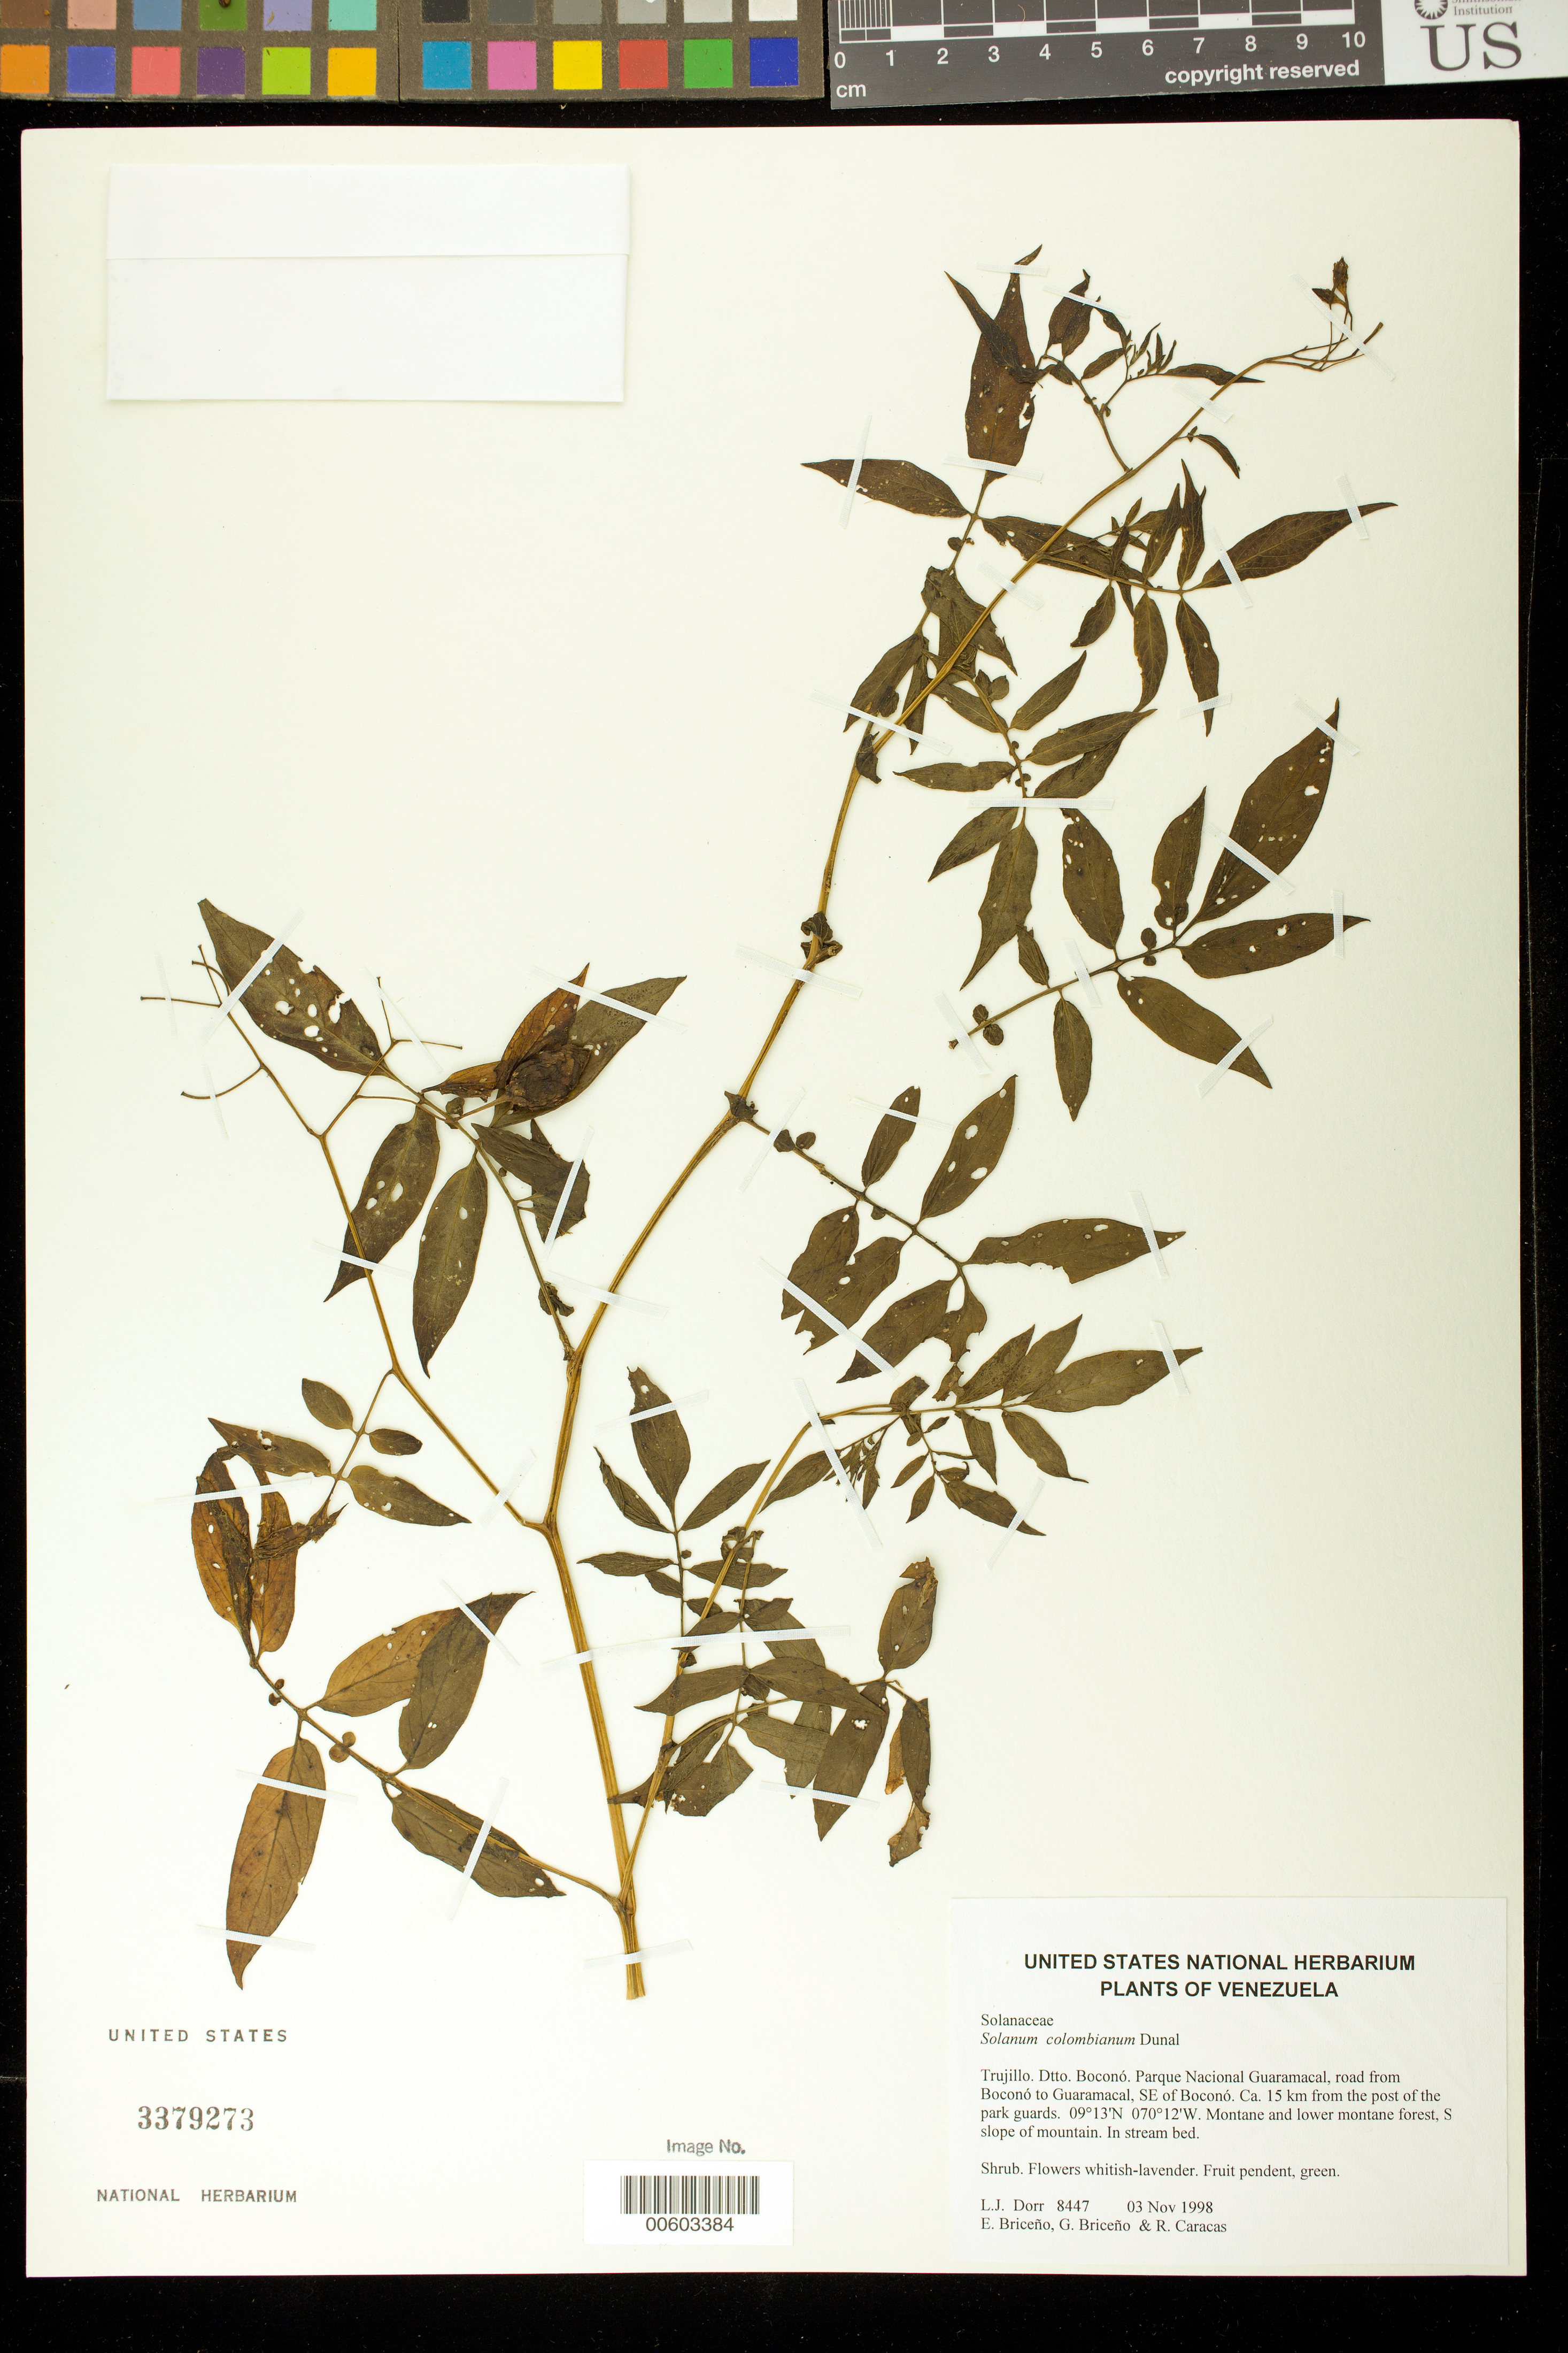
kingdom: Plantae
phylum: Tracheophyta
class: Magnoliopsida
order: Solanales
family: Solanaceae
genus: Solanum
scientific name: Solanum colombianum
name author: Dunal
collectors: L. J. Dorr, E. Briceño, G. Briceño & R. Caracas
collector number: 8447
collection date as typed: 03 Nov 1998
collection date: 1998-11-03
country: Venezuela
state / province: Trujillo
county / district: Boconó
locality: Parque Nacional Guaramacal, road from Boconó to Guaramacal, SE of Boconó, ca. 15 km from the post of the park guards.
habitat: Montane and lower montane forest, S slope of mountain. In stream bed.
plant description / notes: PORT, US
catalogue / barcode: US 3379273